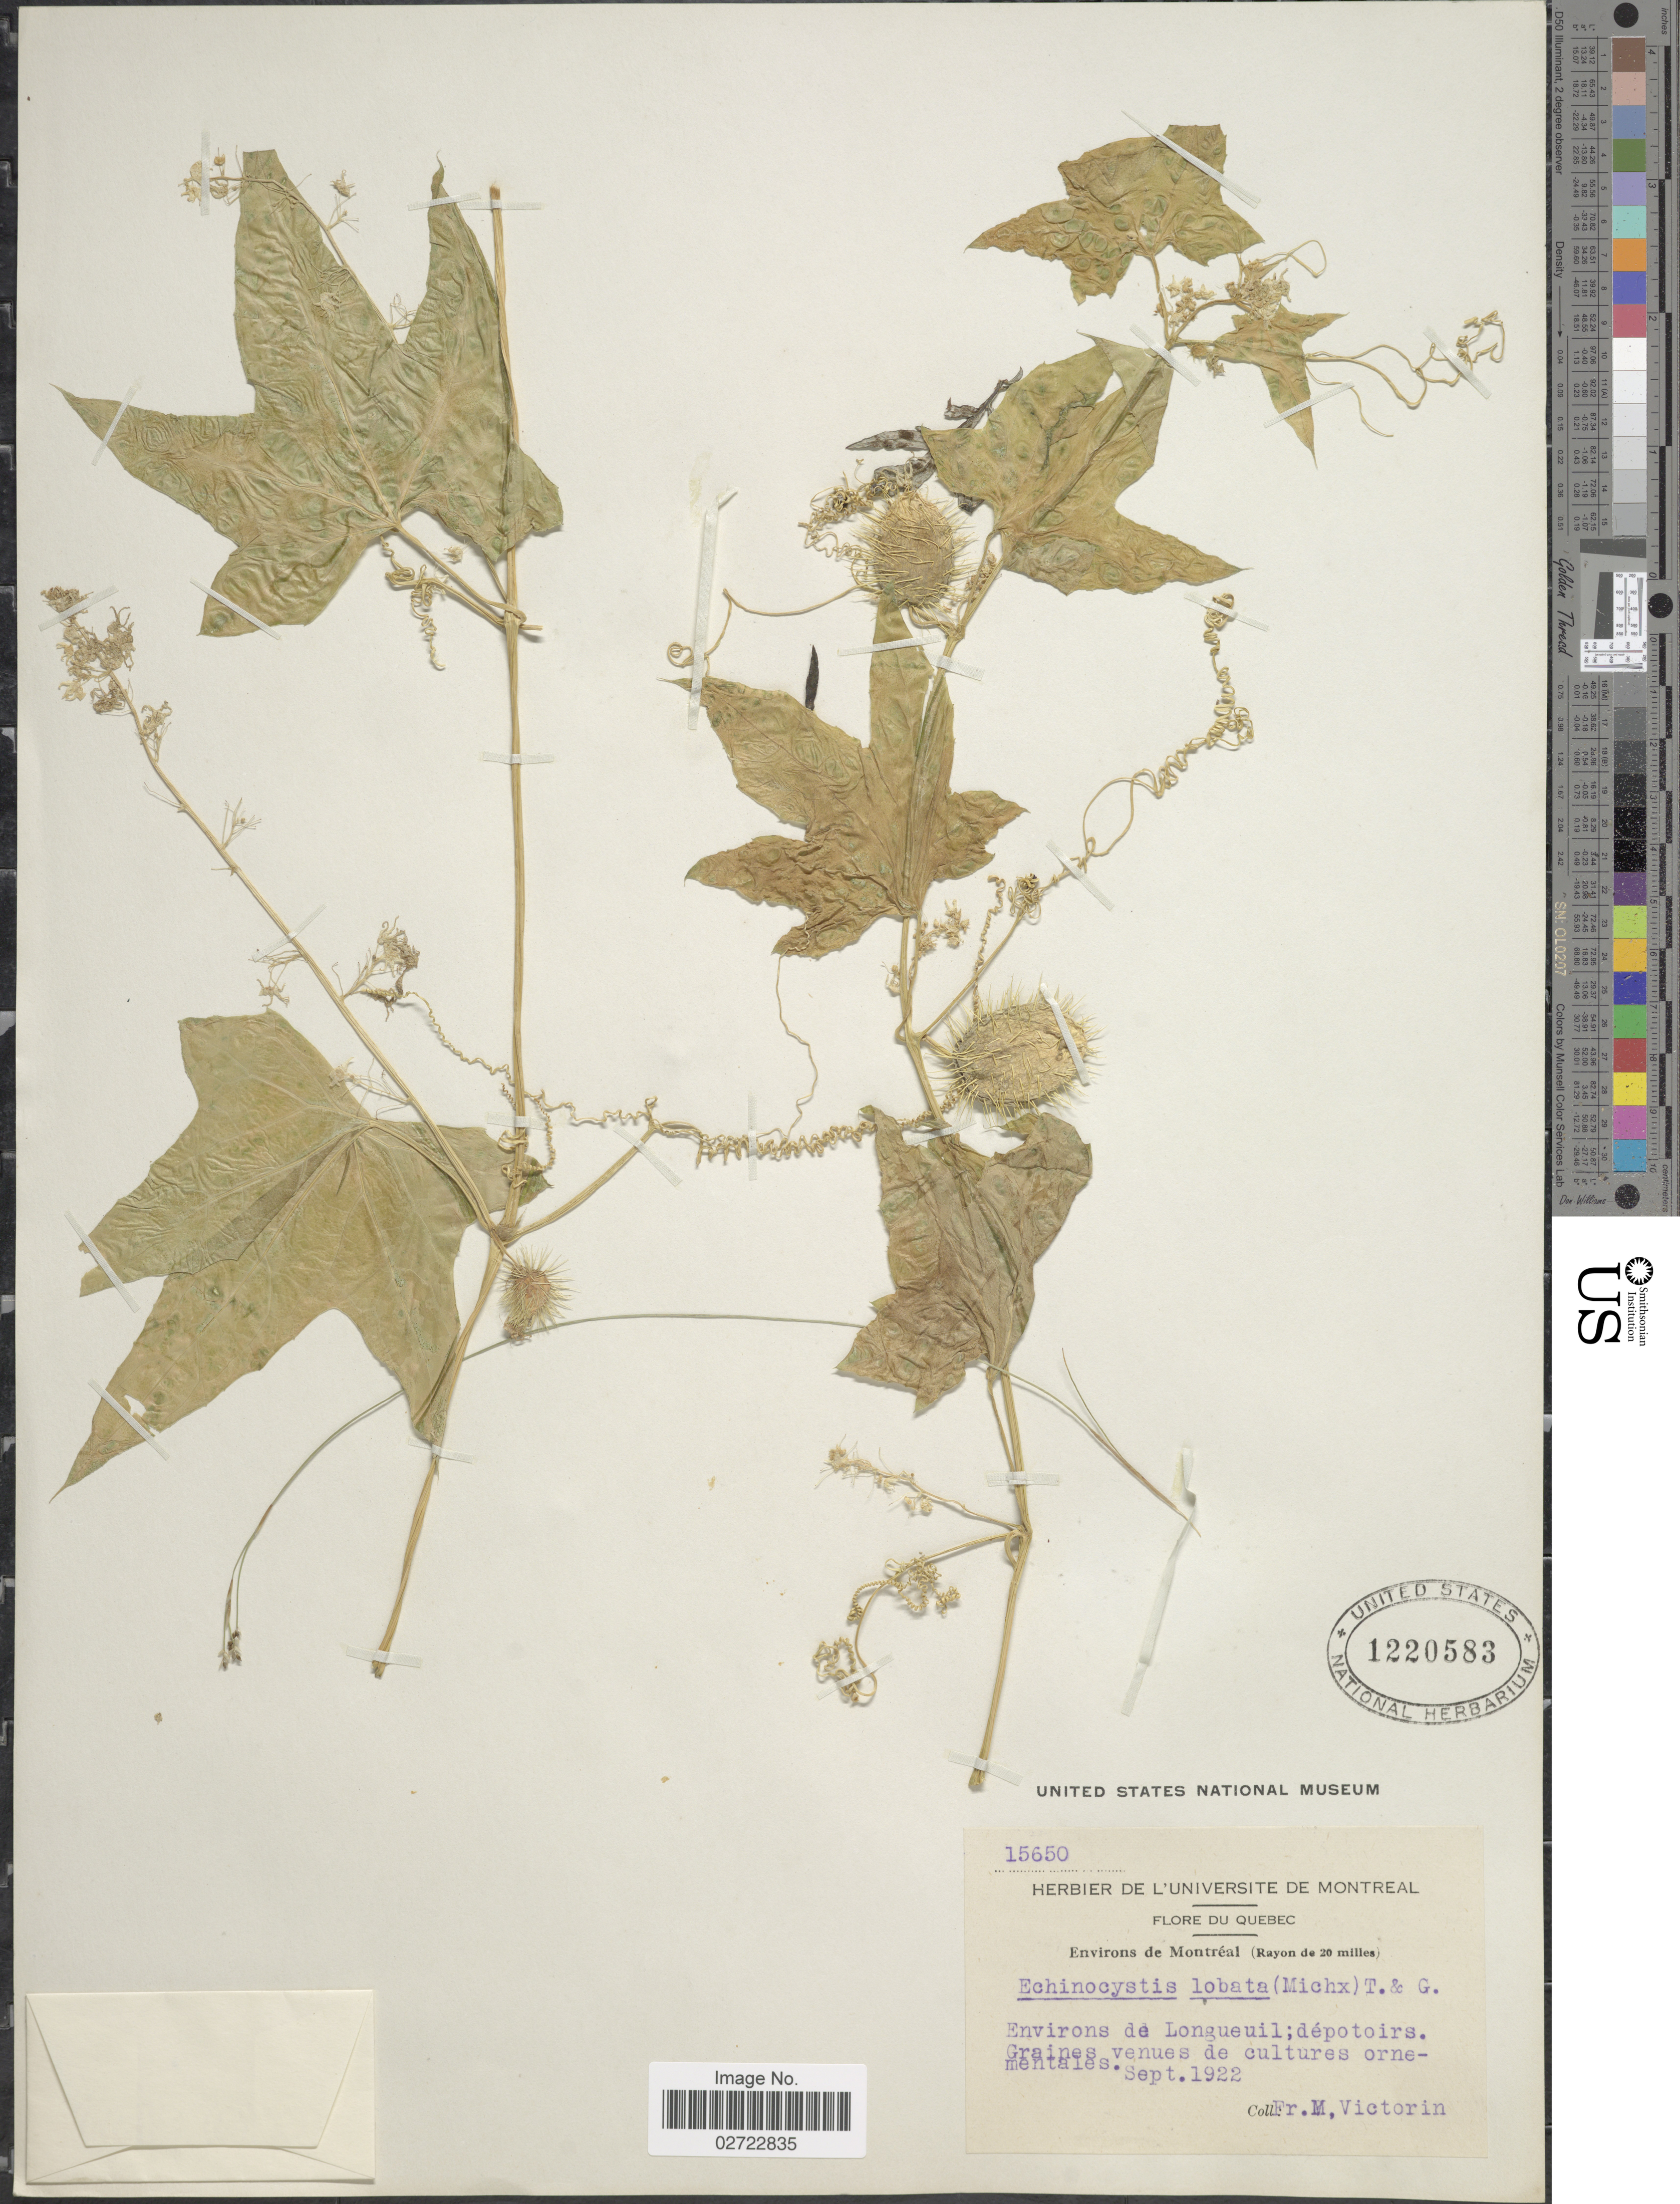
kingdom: Plantae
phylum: Tracheophyta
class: Magnoliopsida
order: Cucurbitales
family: Cucurbitaceae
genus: Echinocystis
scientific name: Echinocystis lobata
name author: (Michx.) Torr. & A. Gray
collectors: F. Marie-Victorin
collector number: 15650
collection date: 1922-09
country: Canada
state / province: Quebec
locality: Environs de Montreal (Rayon de 20 miles) Environs de Longueuil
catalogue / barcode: US 1220583